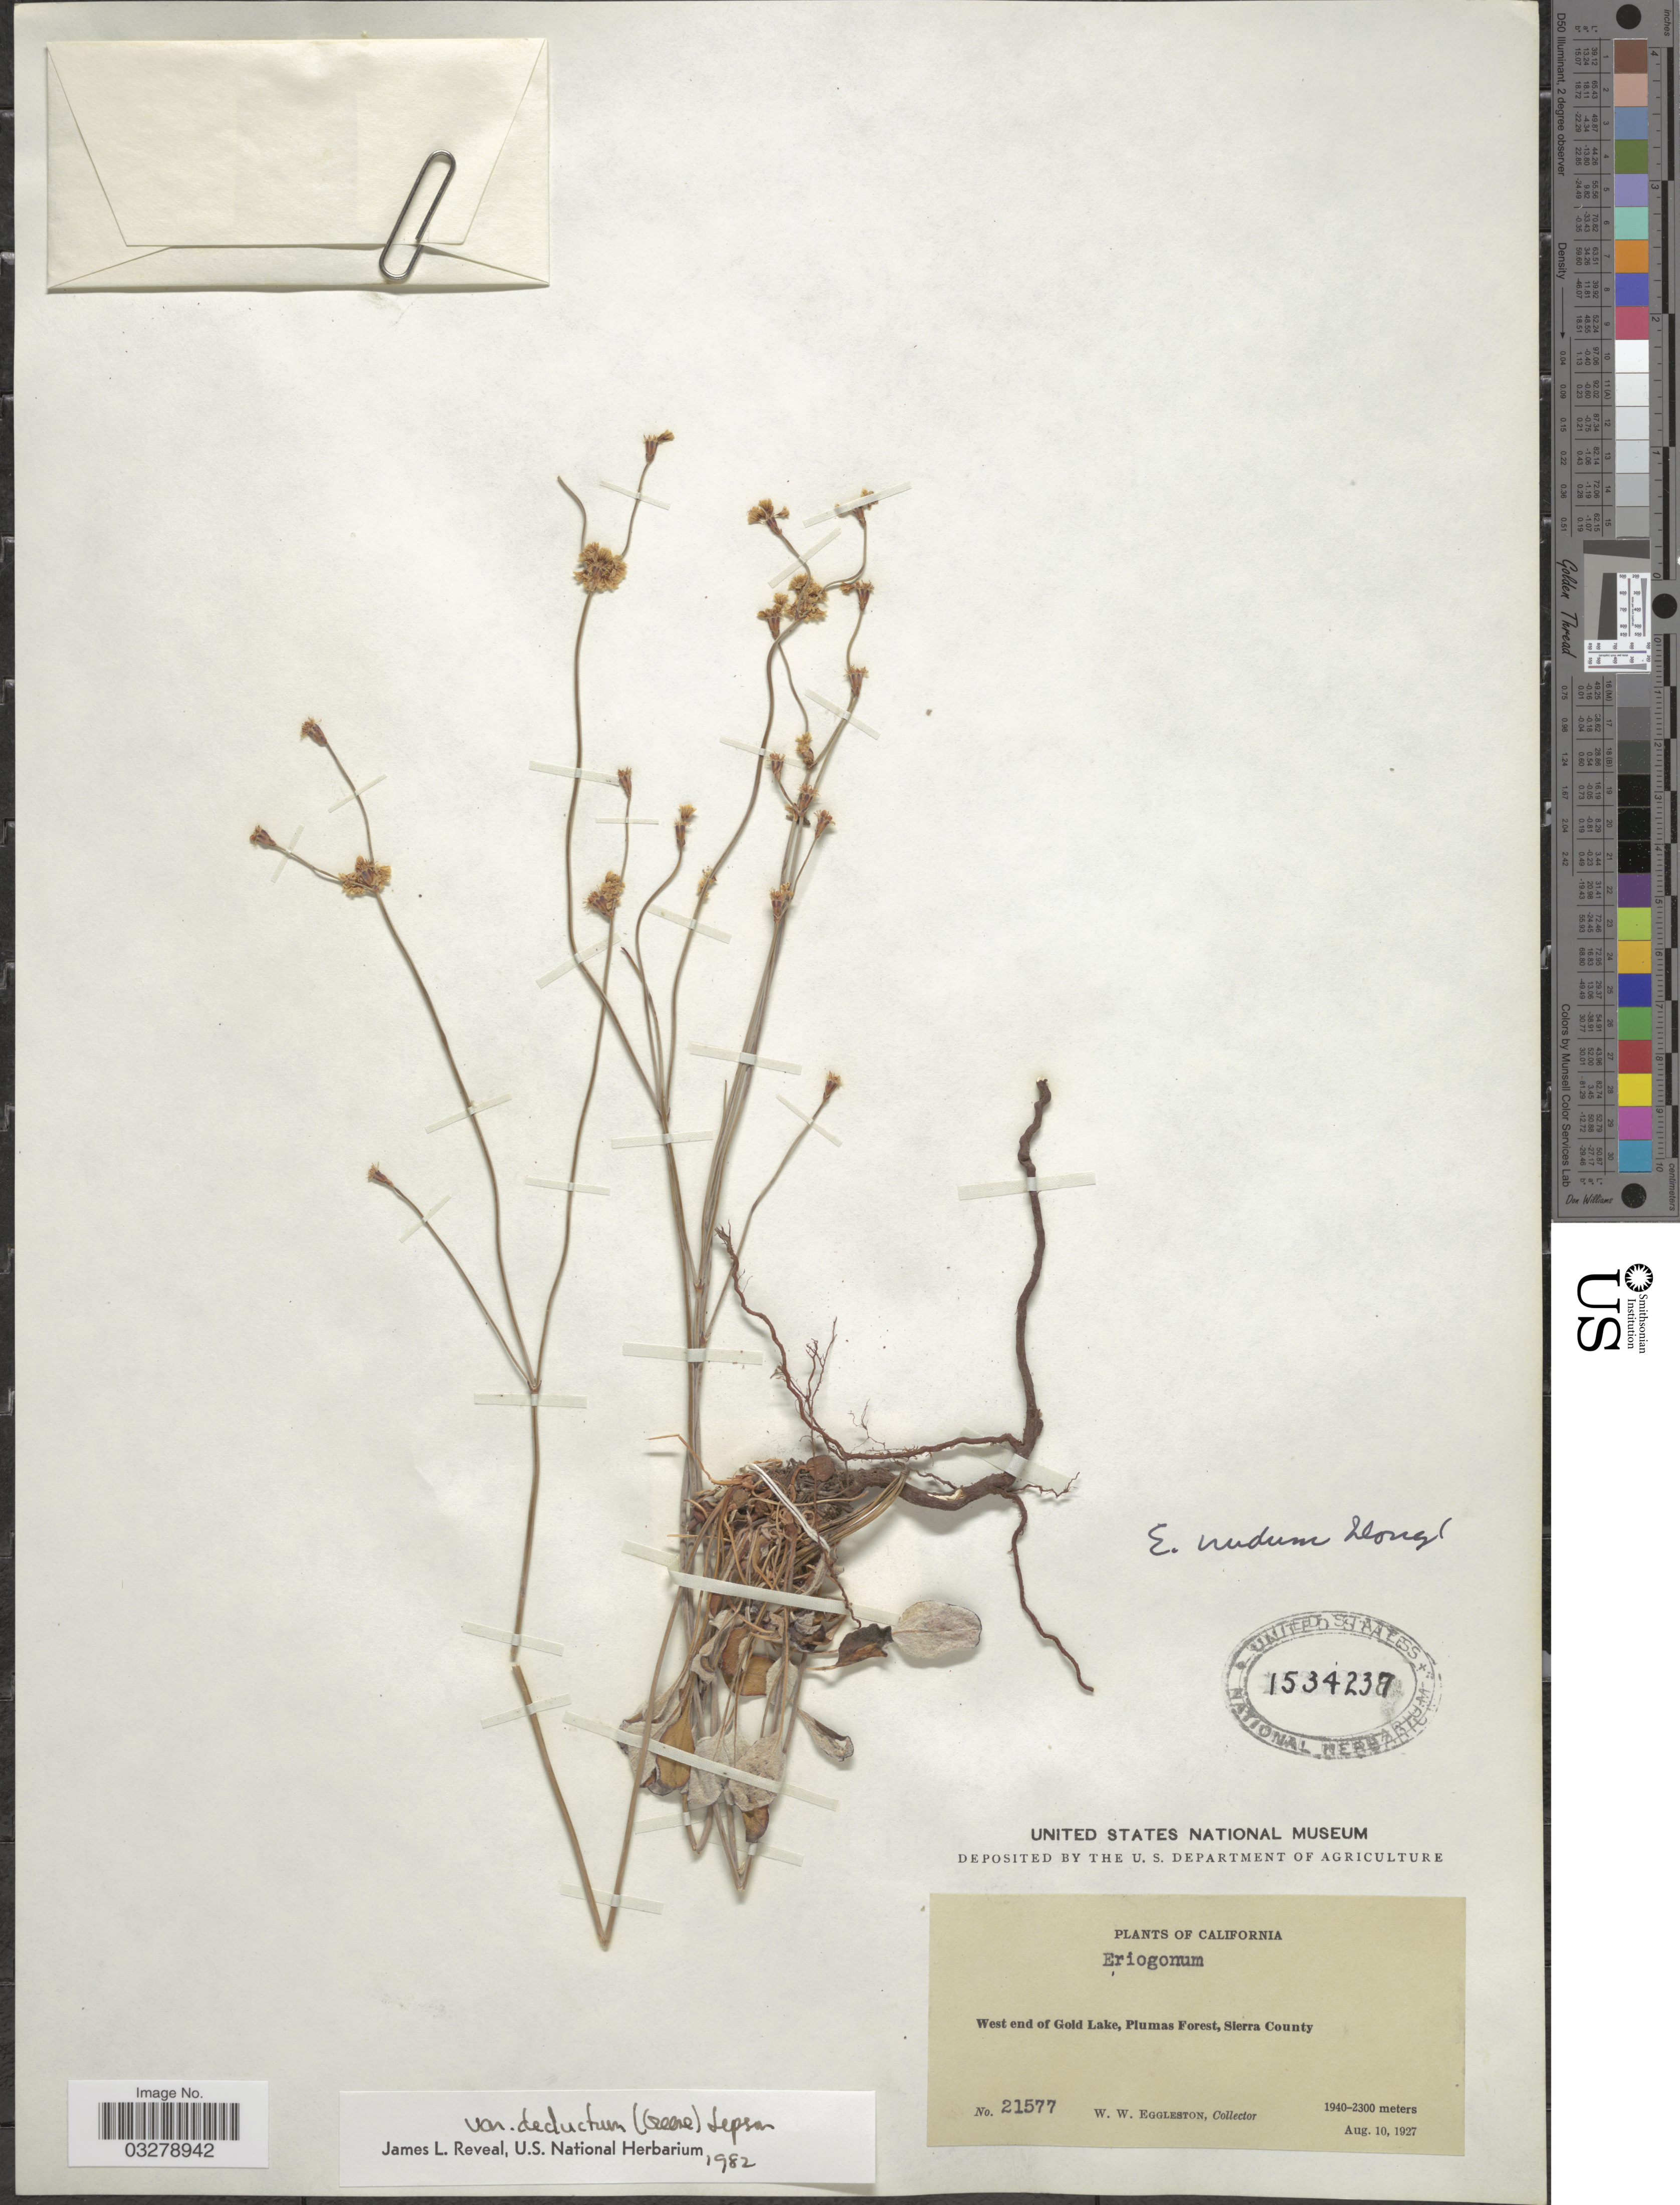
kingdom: Plantae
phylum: Tracheophyta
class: Magnoliopsida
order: Caryophyllales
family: Polygonaceae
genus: Eriogonum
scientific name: Eriogonum nudum var. deductum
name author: (Greene) Jeps.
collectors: W. W. Eggleston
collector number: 21577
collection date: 1927-08-10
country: United States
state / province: California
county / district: Sierra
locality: West end of Gold Lake, Plumas Forest, Sierra County.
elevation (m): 1940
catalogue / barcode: US 1534237